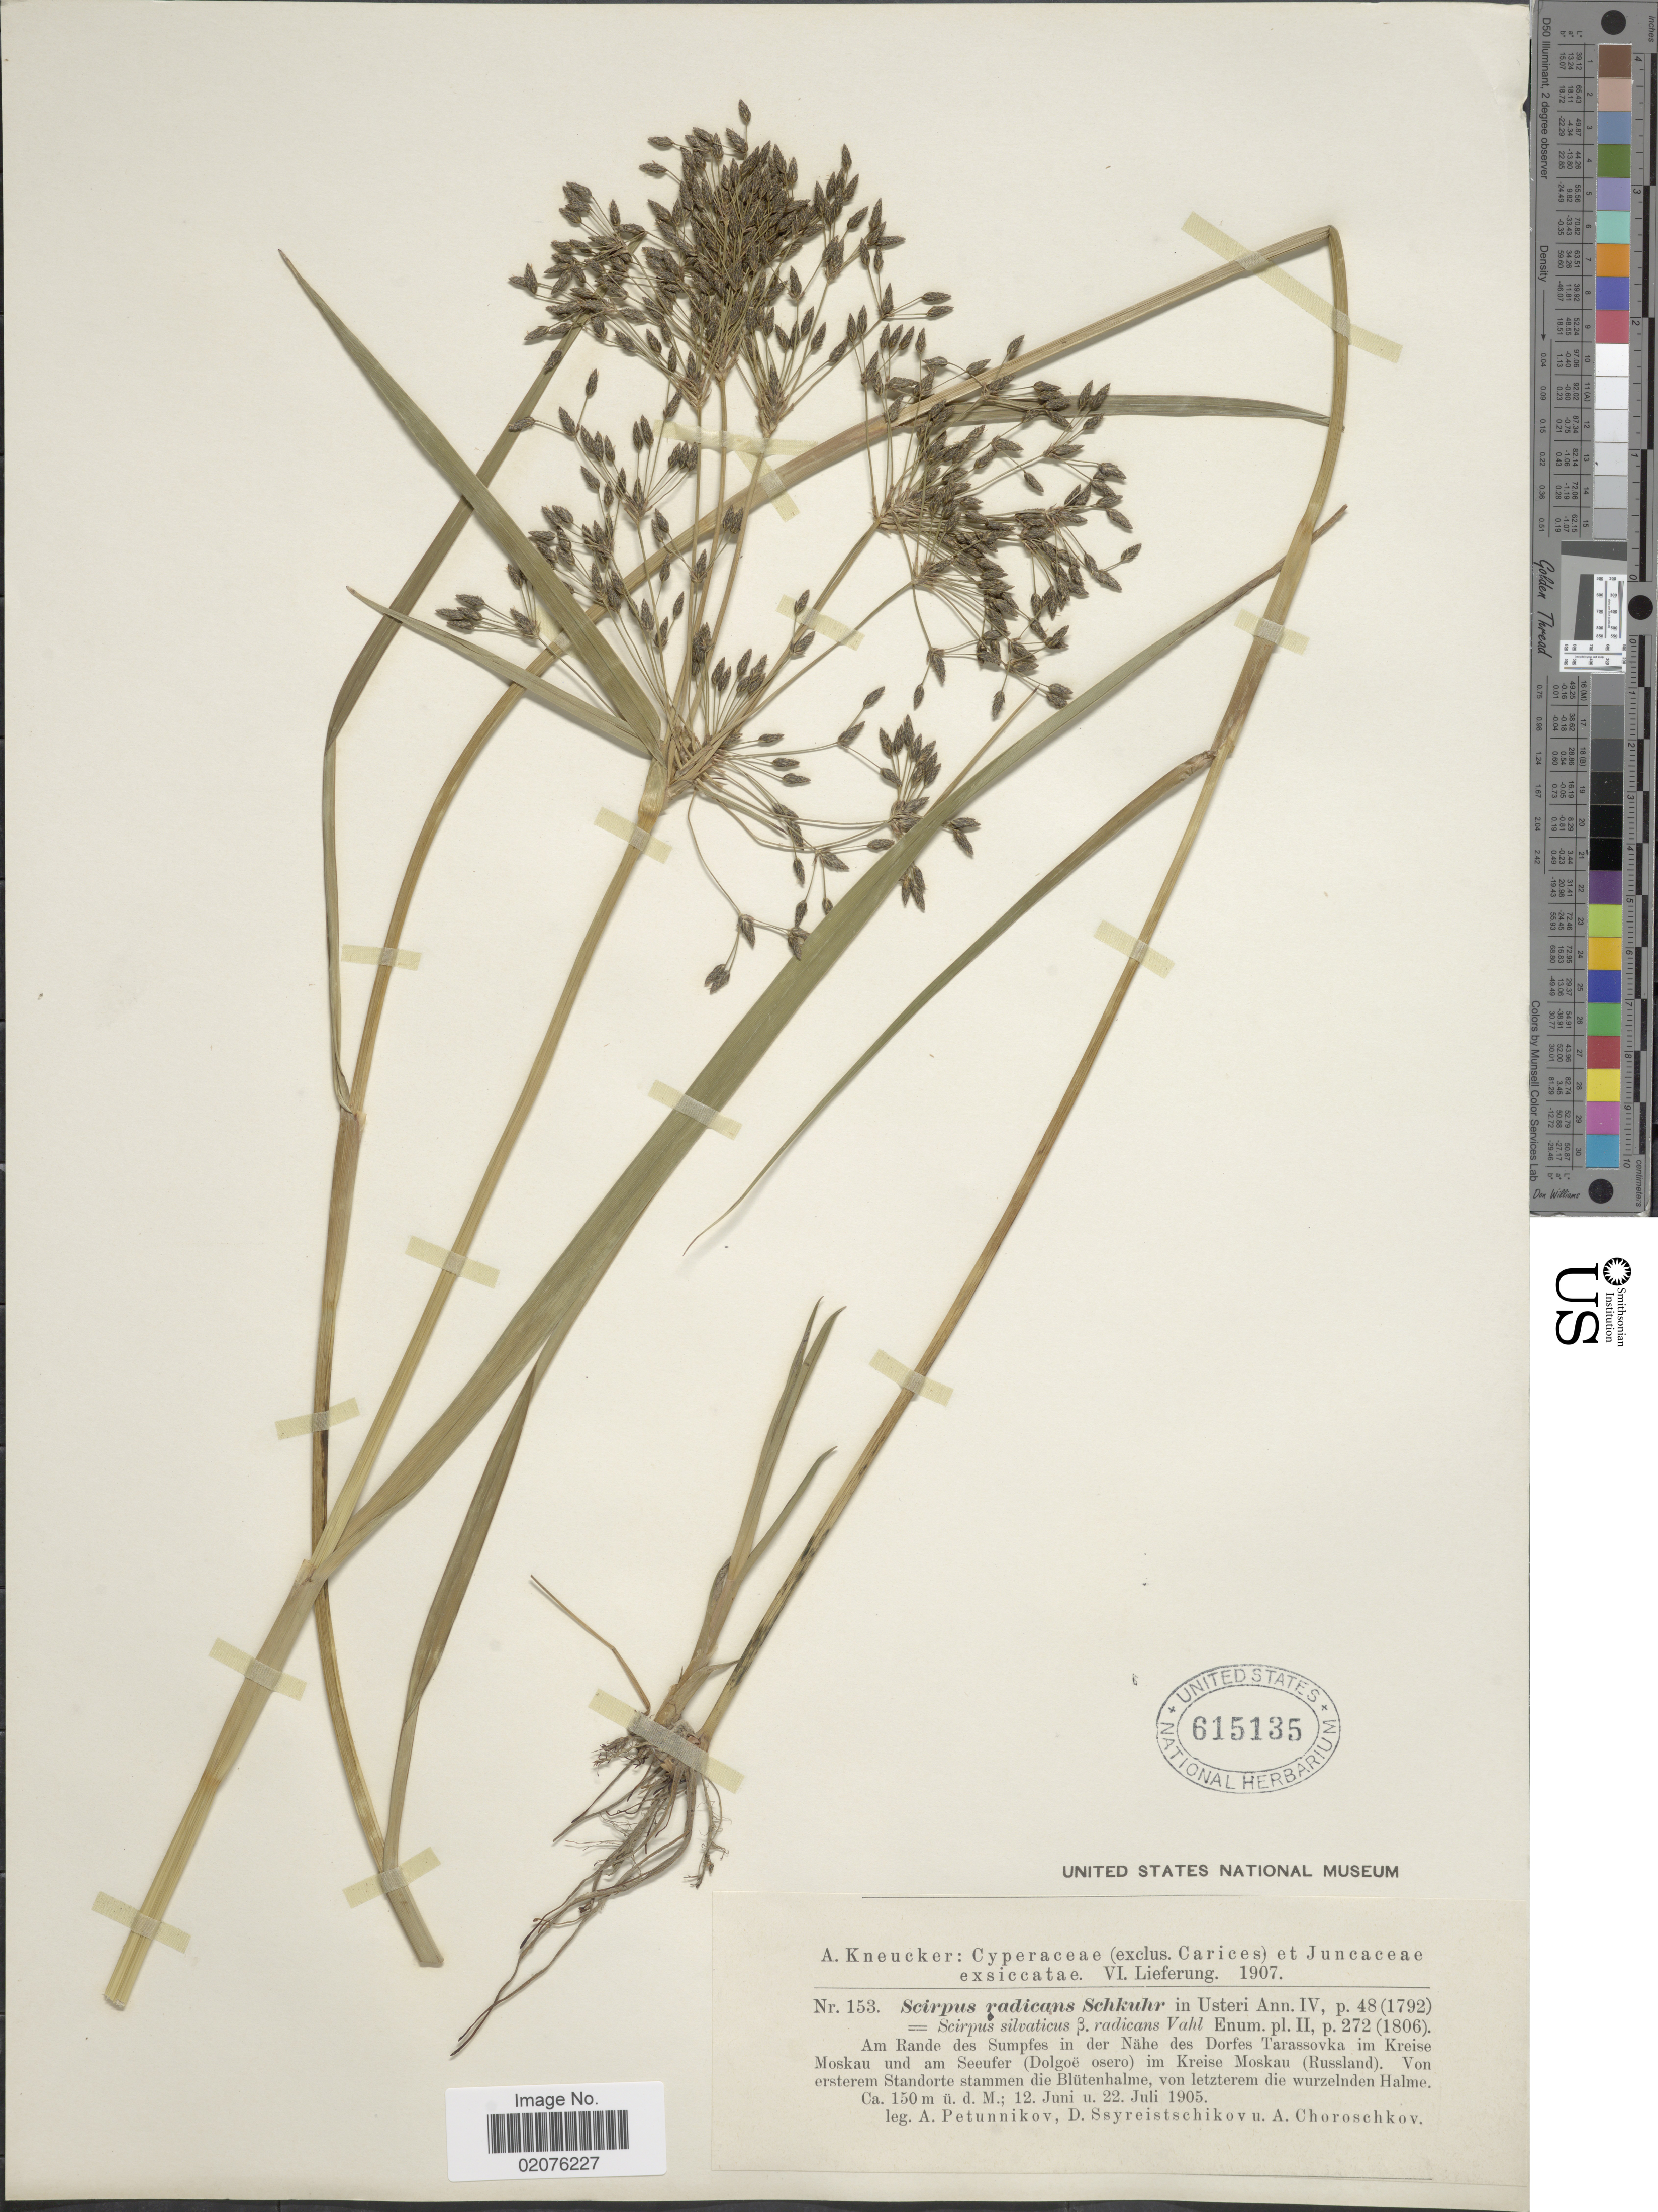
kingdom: Plantae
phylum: Tracheophyta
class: Liliopsida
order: Poales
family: Cyperaceae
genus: Scirpus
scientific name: Scirpus radicans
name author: Schkuhr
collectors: A. Petunnikov, D. Ssyreistschikov & A. Choroschkov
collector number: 153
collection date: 1905-06-12/1905-07-22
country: Russian Federation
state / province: Moscow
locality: Moskau und am Seeufer (Dolgoe osero) im Kreise Moskau (Russland) Von ersterem Standorte stammen die Blutenhalme von letzterem die wurzelnden Halme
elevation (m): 150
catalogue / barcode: US 615135